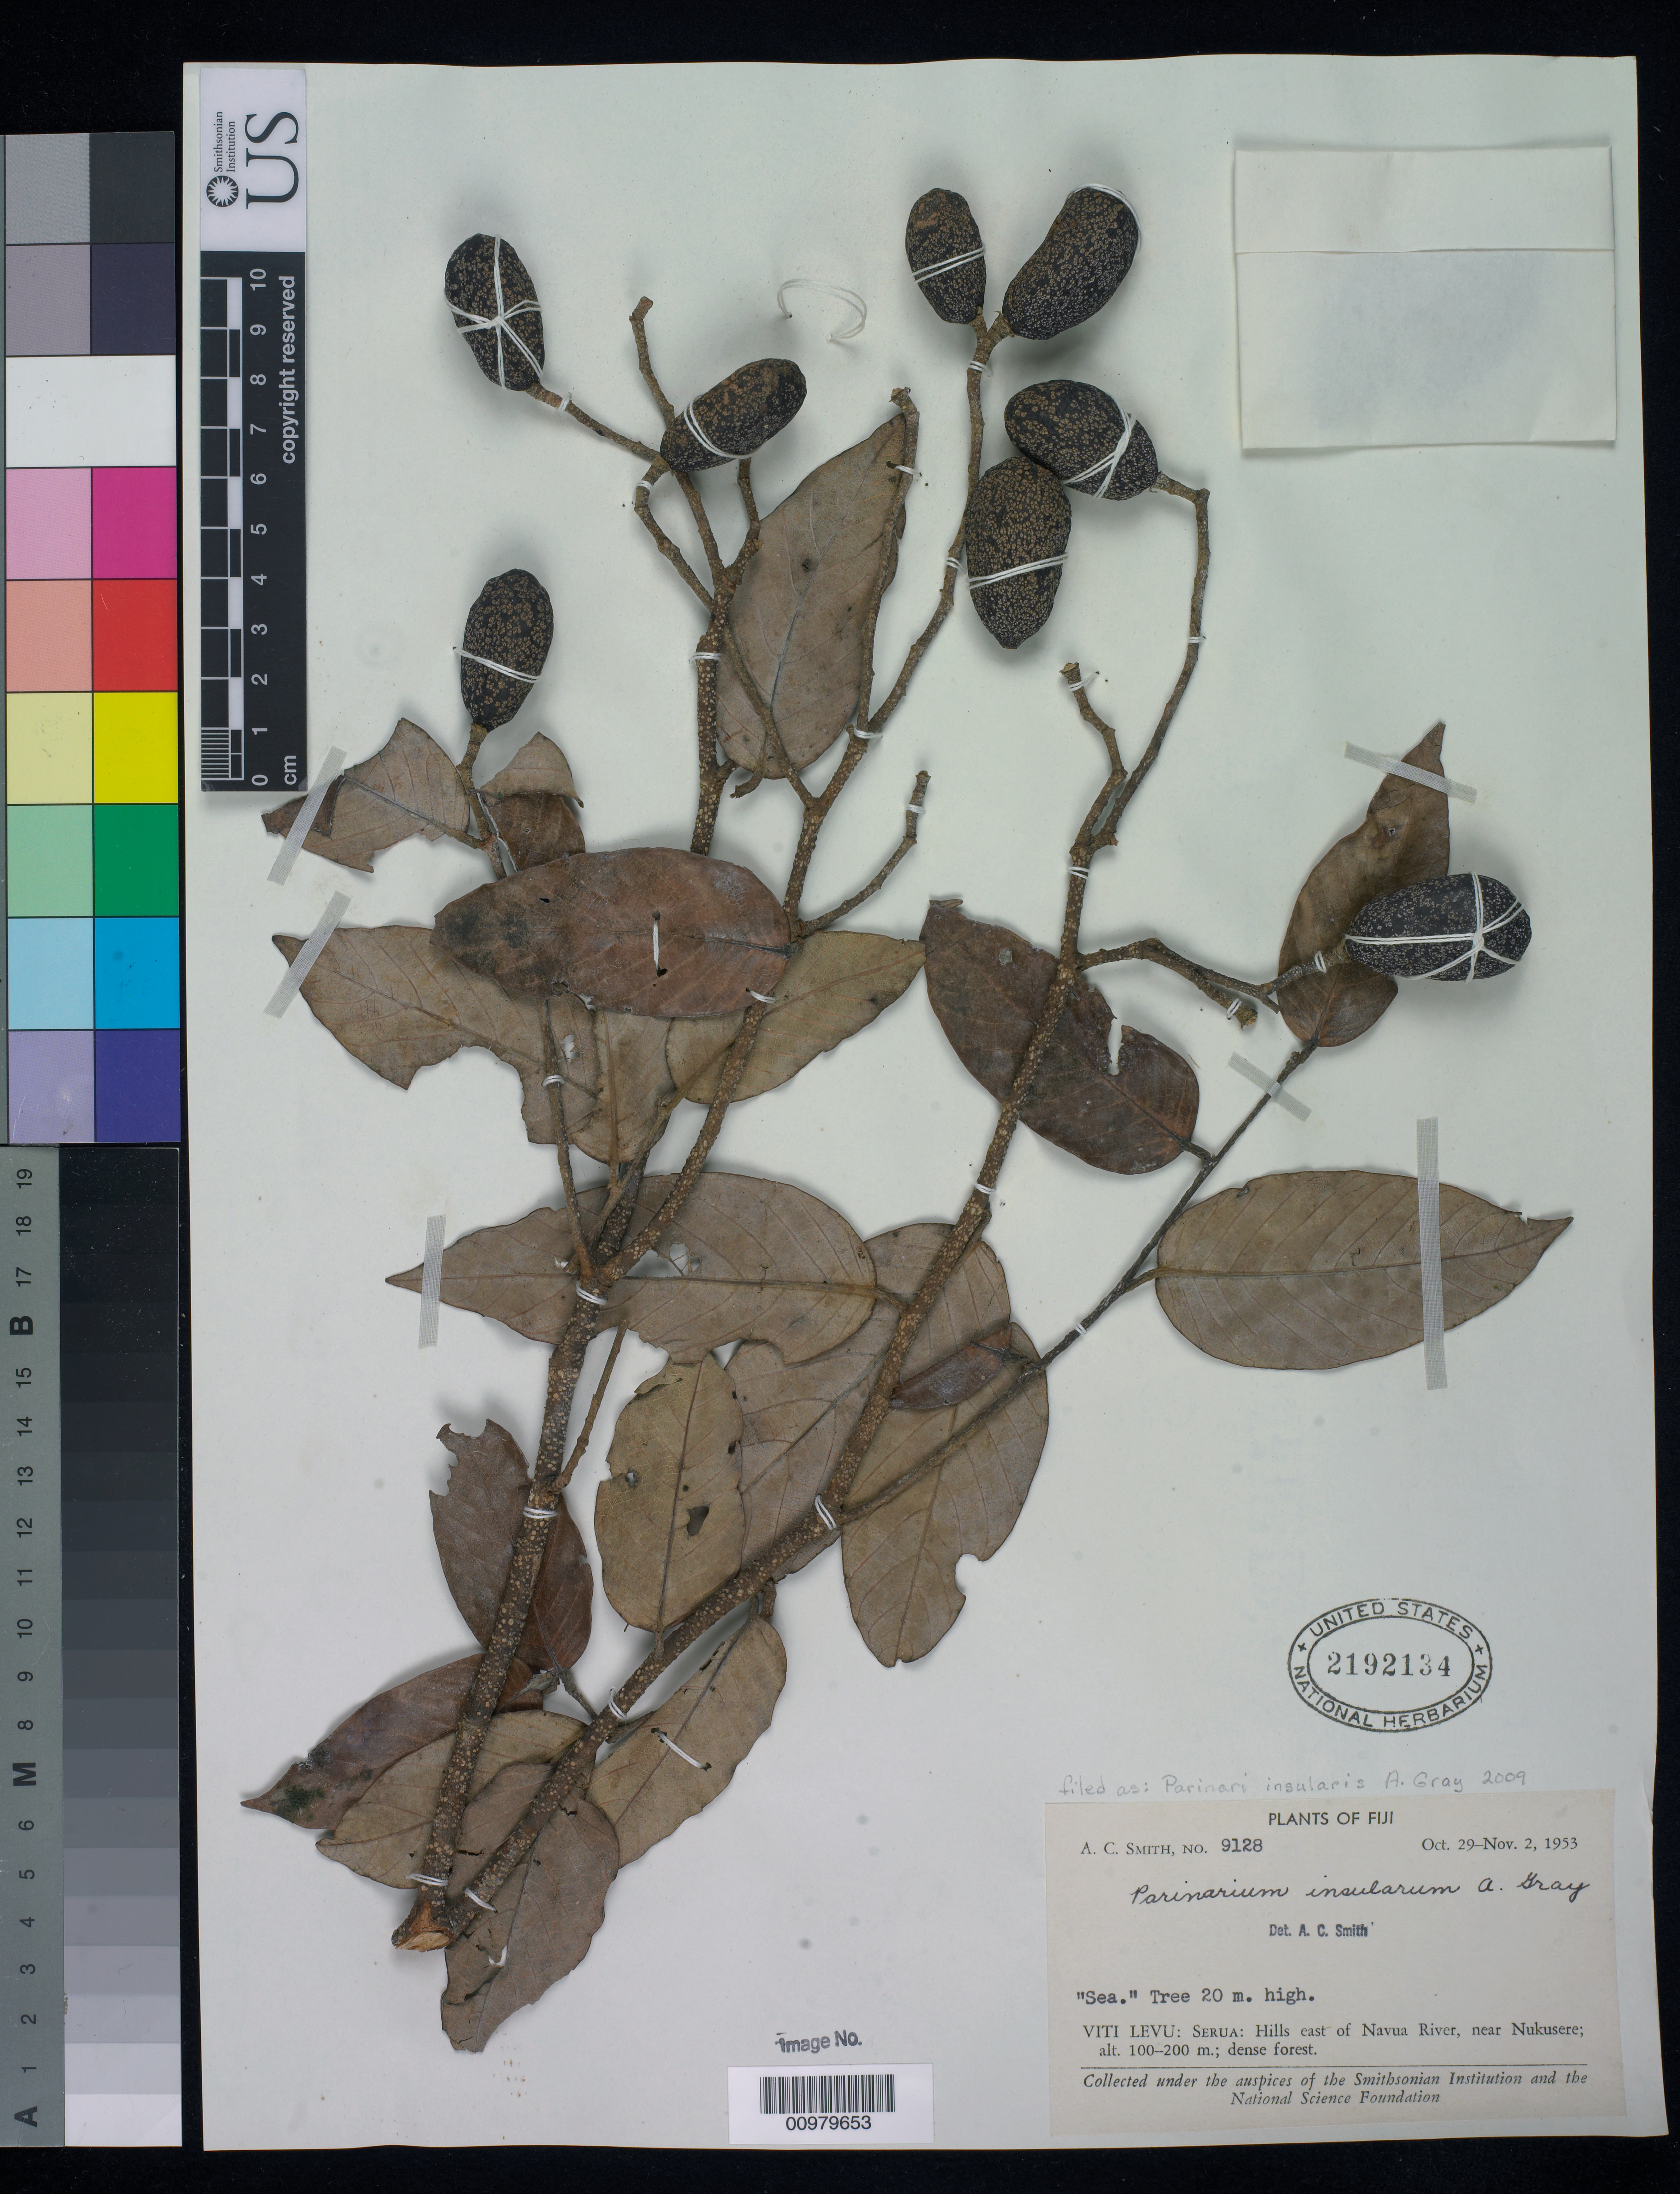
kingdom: Plantae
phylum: Tracheophyta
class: Magnoliopsida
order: Malpighiales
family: Chrysobalanaceae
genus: Parinari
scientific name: Parinari insularis A. Gray in Wilkes, as "insularum"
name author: A. Gray in Wilkes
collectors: C. A. Smith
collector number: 9128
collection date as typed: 29 Oct 1953 to 02 Nov 1953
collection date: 1953-10-29/1953-11-02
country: Fiji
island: Vanua Levu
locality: Serua: Hills east of Navua River, near Nukusere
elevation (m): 100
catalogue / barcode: US 2192134